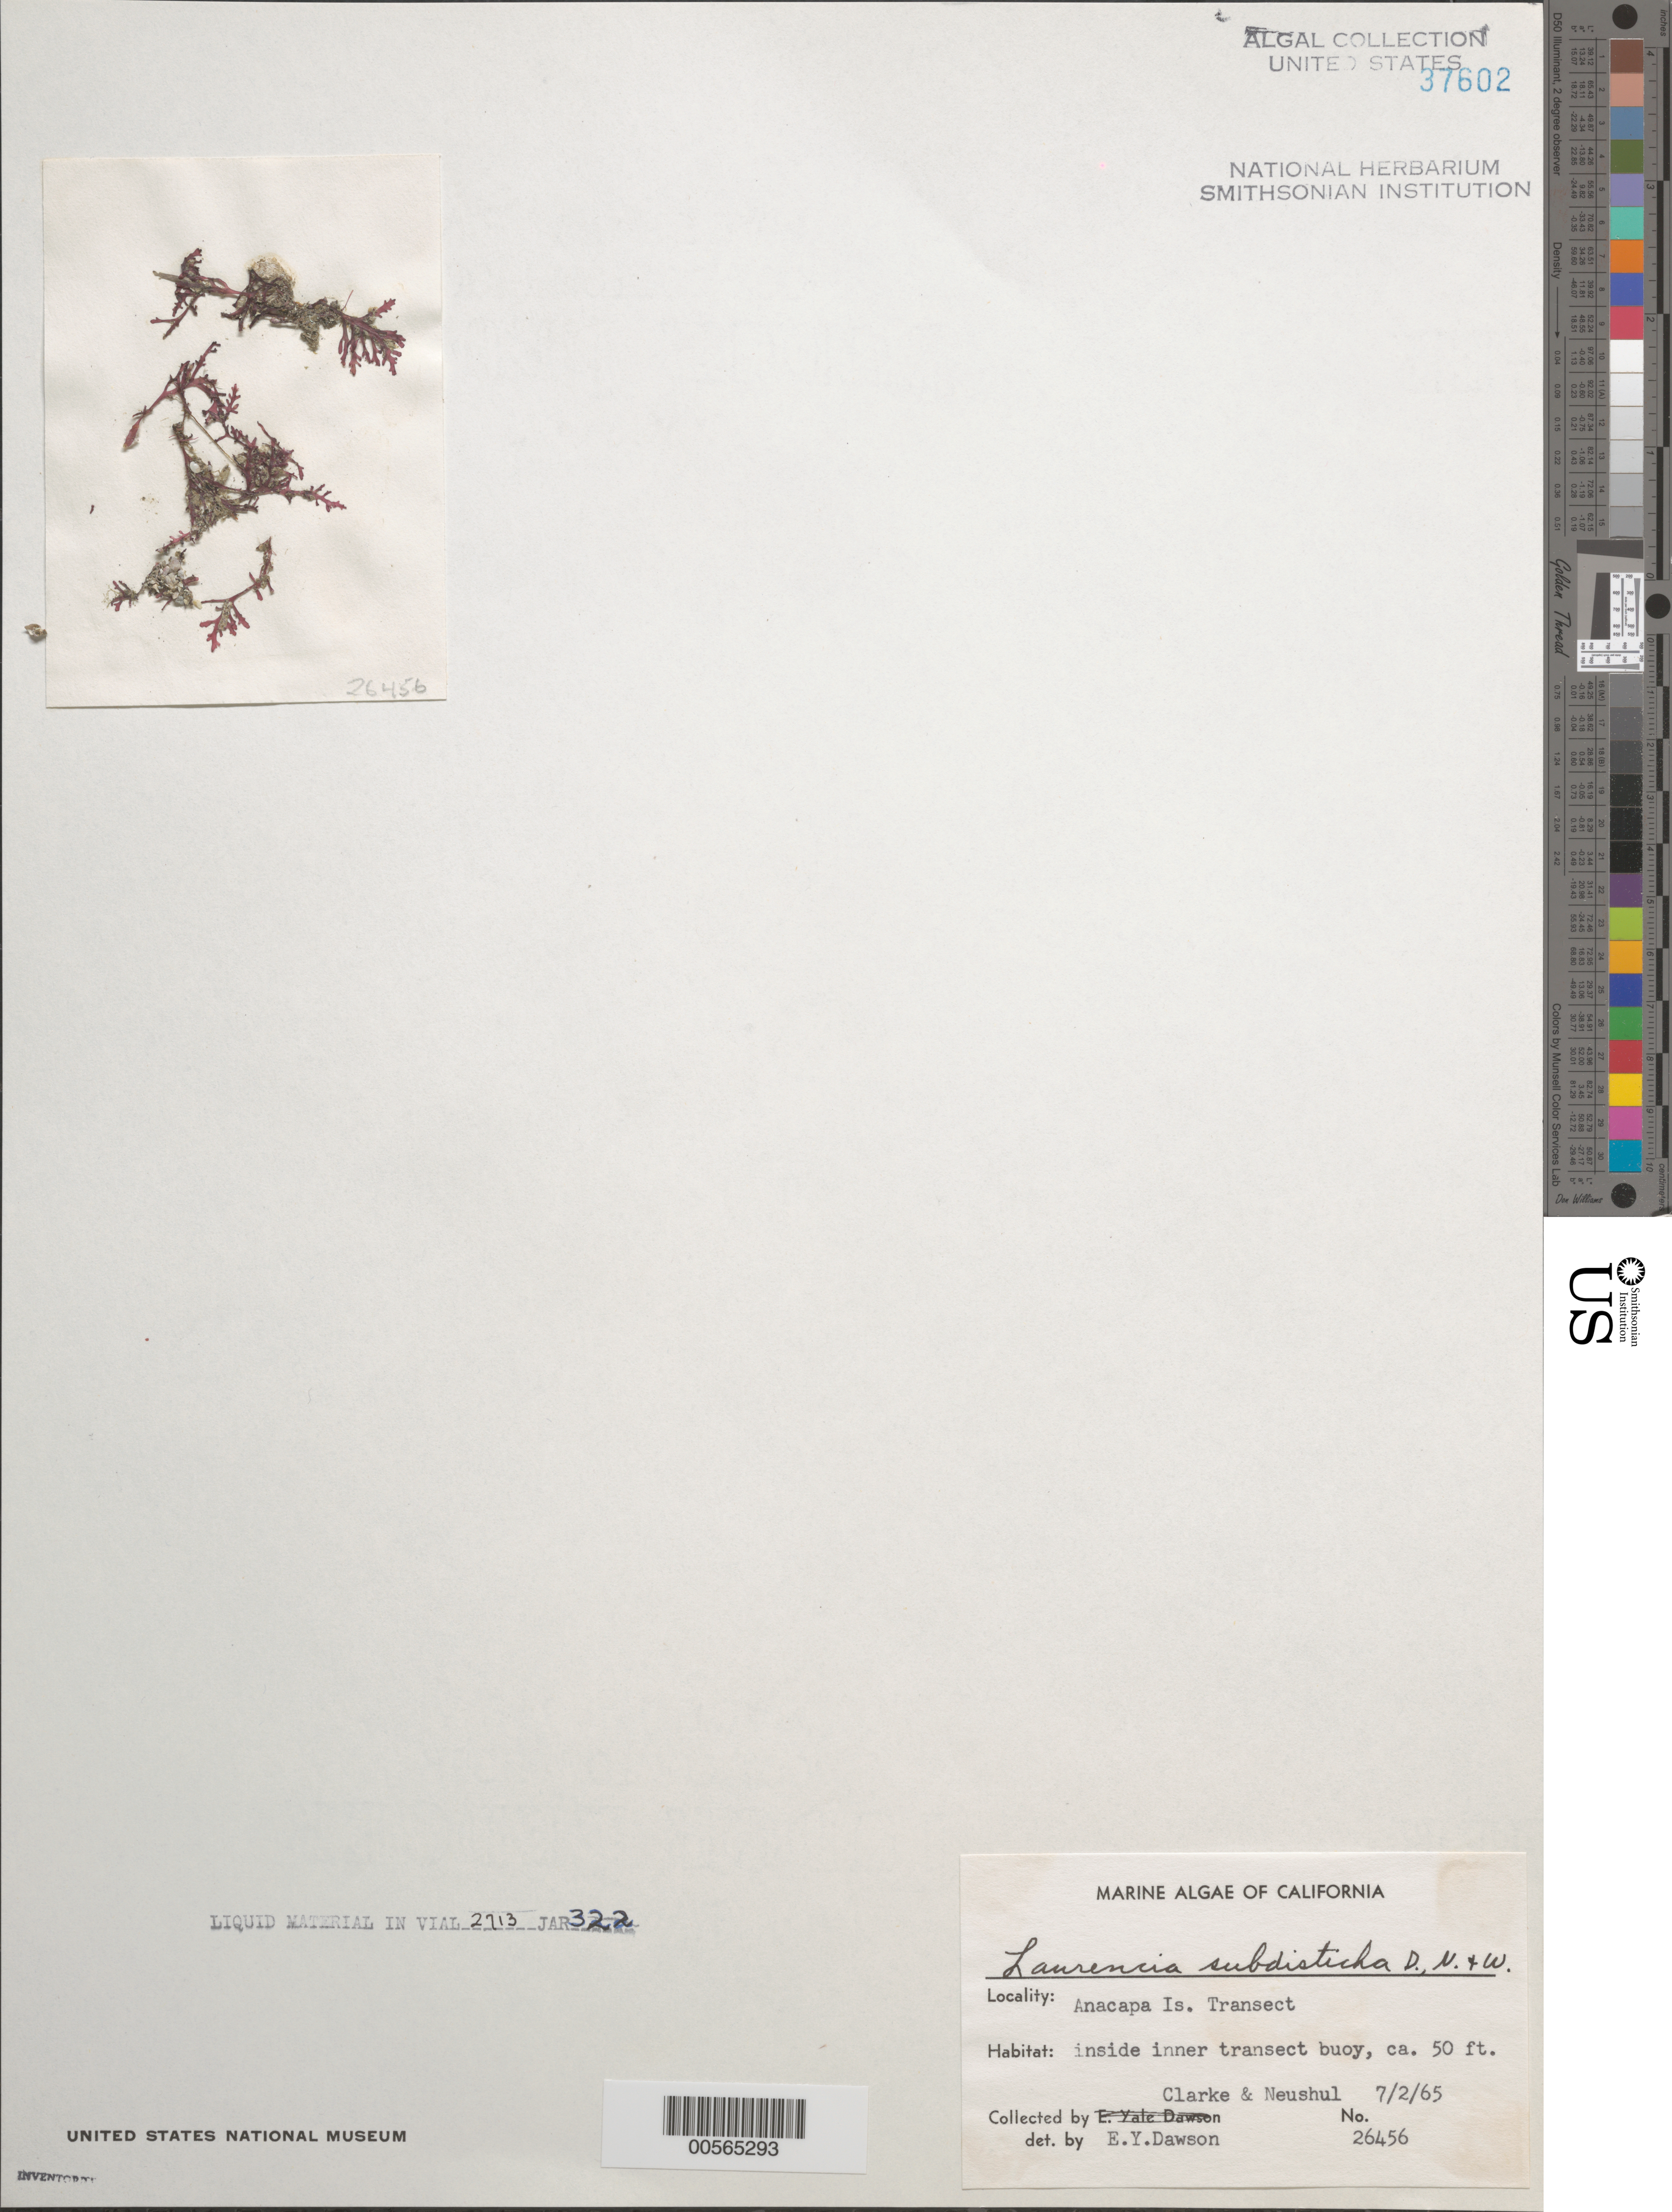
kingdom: Plantae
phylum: Rhodophyta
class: Florideophyceae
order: Ceramiales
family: Rhodomelaceae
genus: Laurencia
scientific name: Laurencia subdisticha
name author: E.Y. Dawson et al.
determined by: Dawson, E. Y.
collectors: W. Clarke & M. Neushul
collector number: EYD 26456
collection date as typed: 02 Jul 1965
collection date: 1965-07-02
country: United States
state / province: California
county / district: Ventura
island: Anacapa Island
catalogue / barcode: US 37602